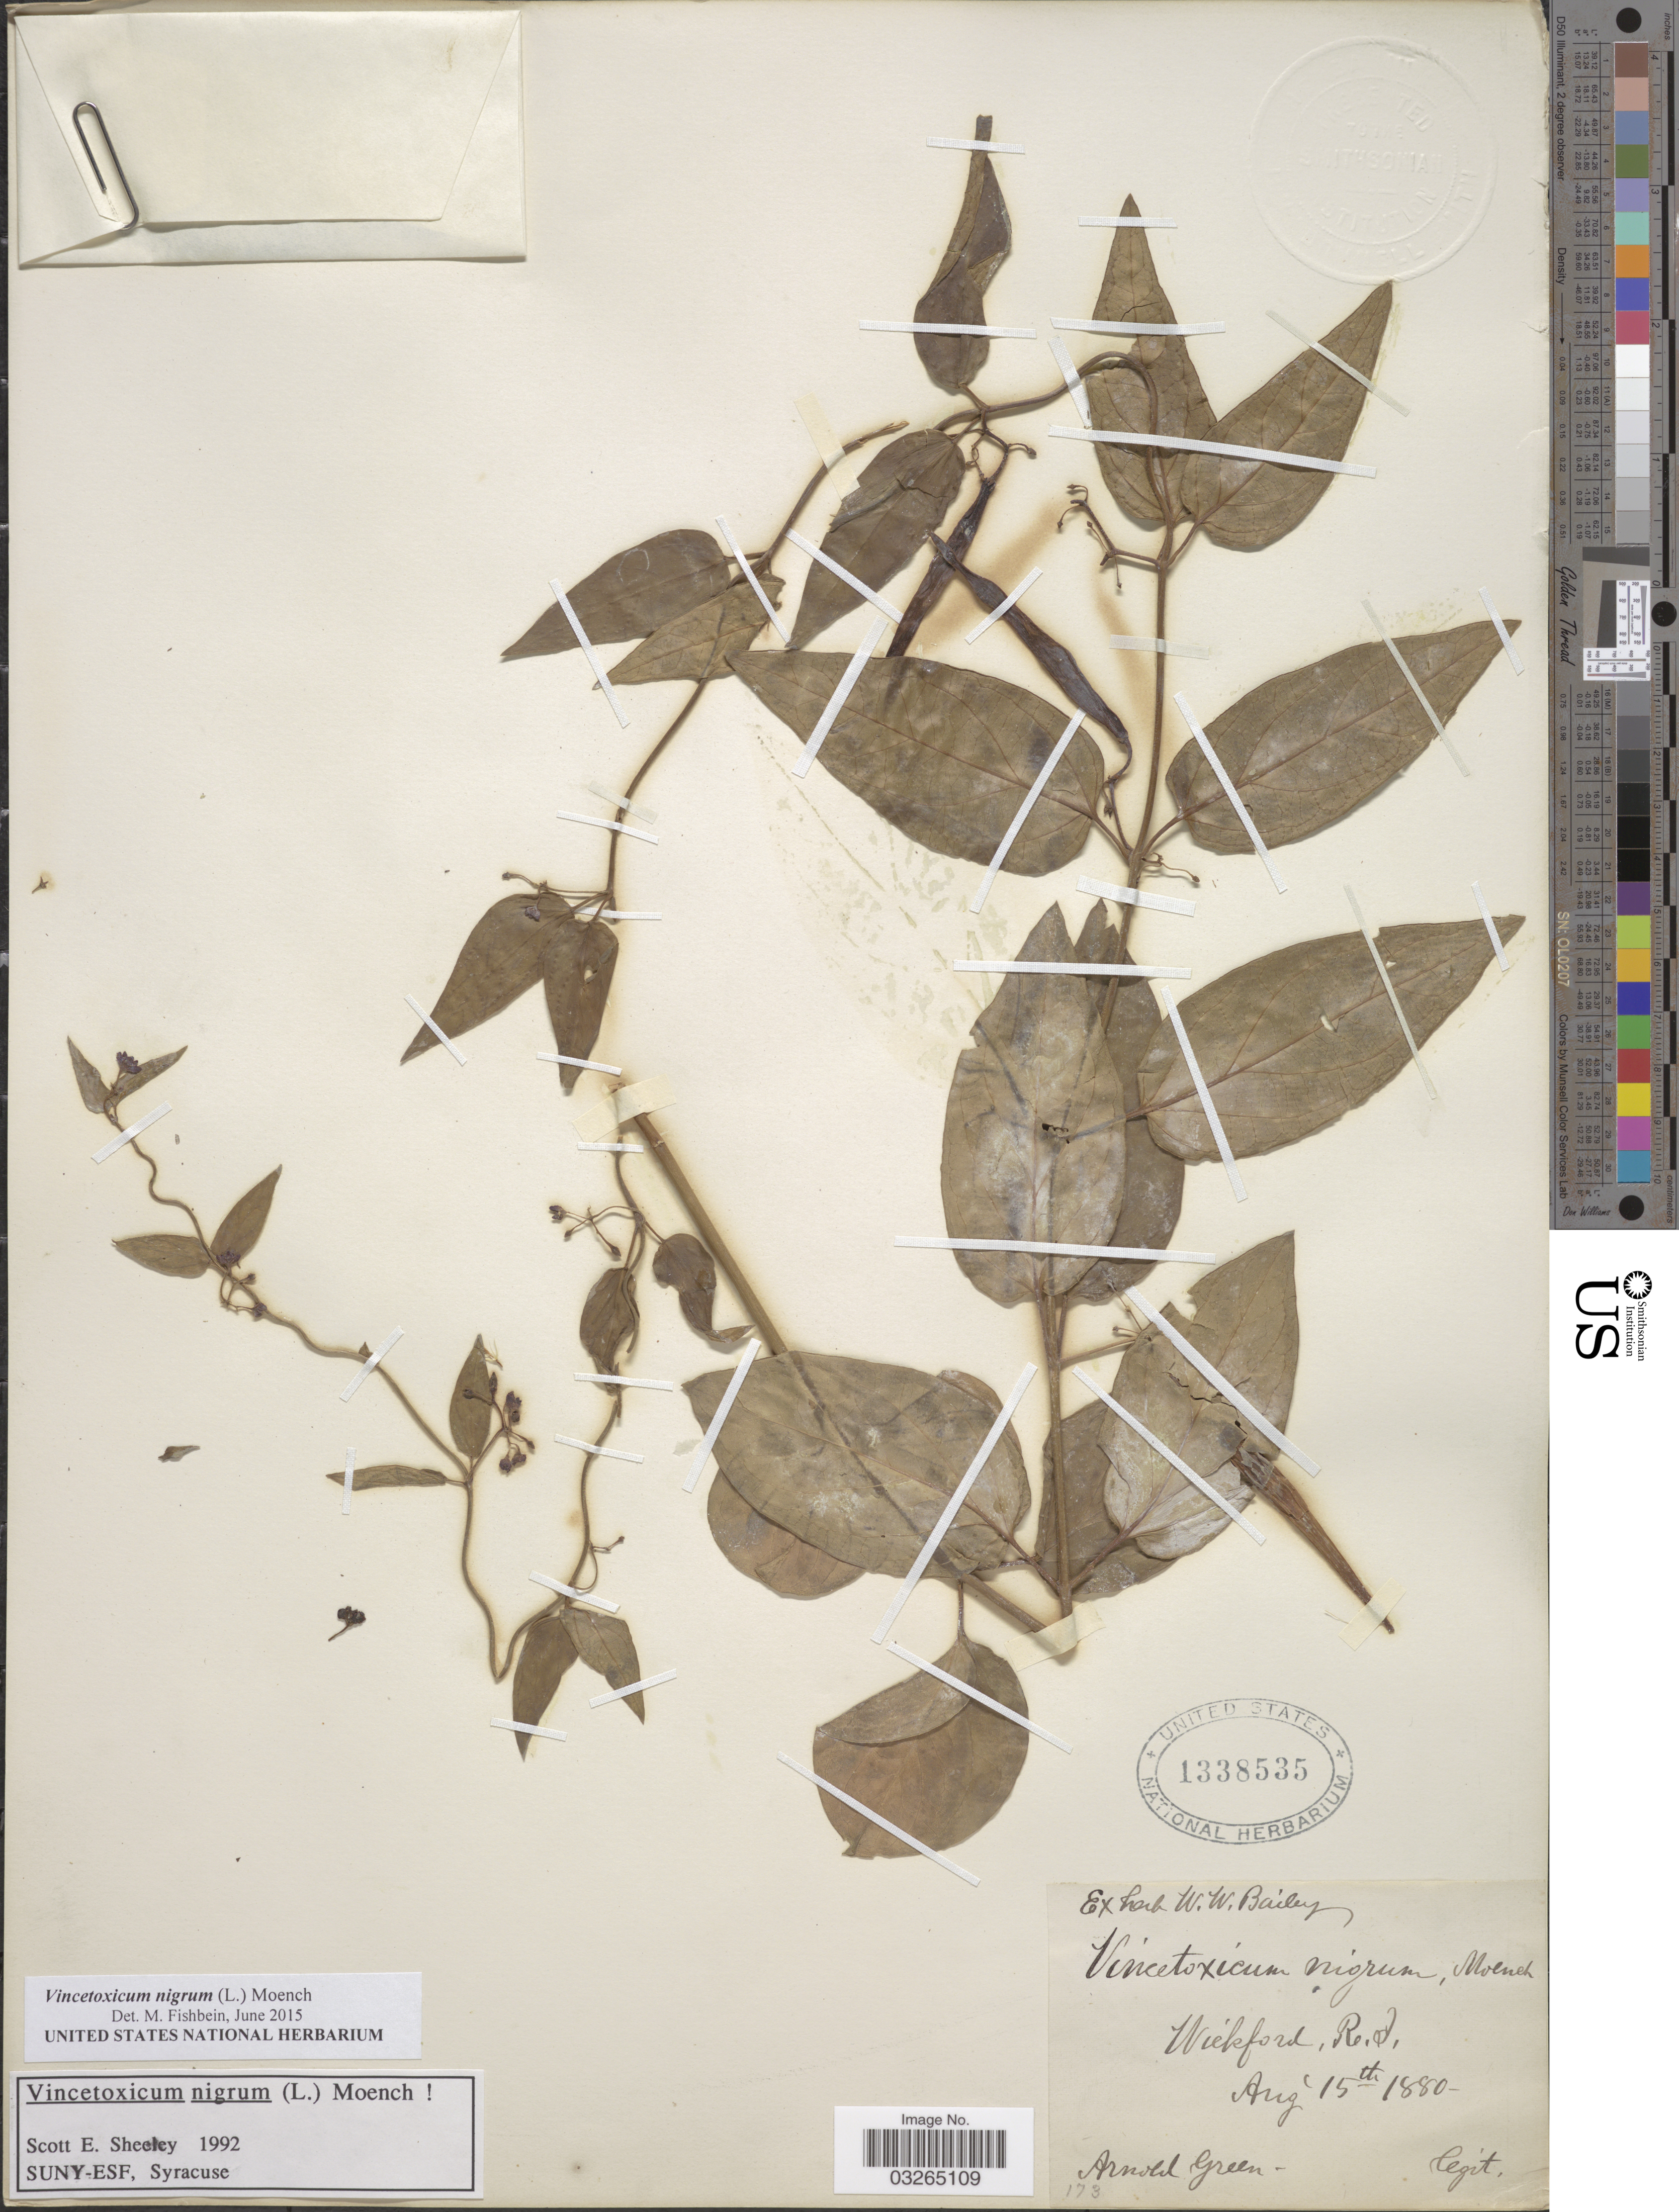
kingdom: Plantae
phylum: Tracheophyta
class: Magnoliopsida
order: Gentianales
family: Apocynaceae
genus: Vincetoxicum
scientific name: Vincetoxicum nigrum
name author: (L.) Moench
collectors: A. Green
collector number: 173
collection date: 1880-08-15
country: United States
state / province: Rhode Island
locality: Wickford, R.I.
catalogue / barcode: US 1338535